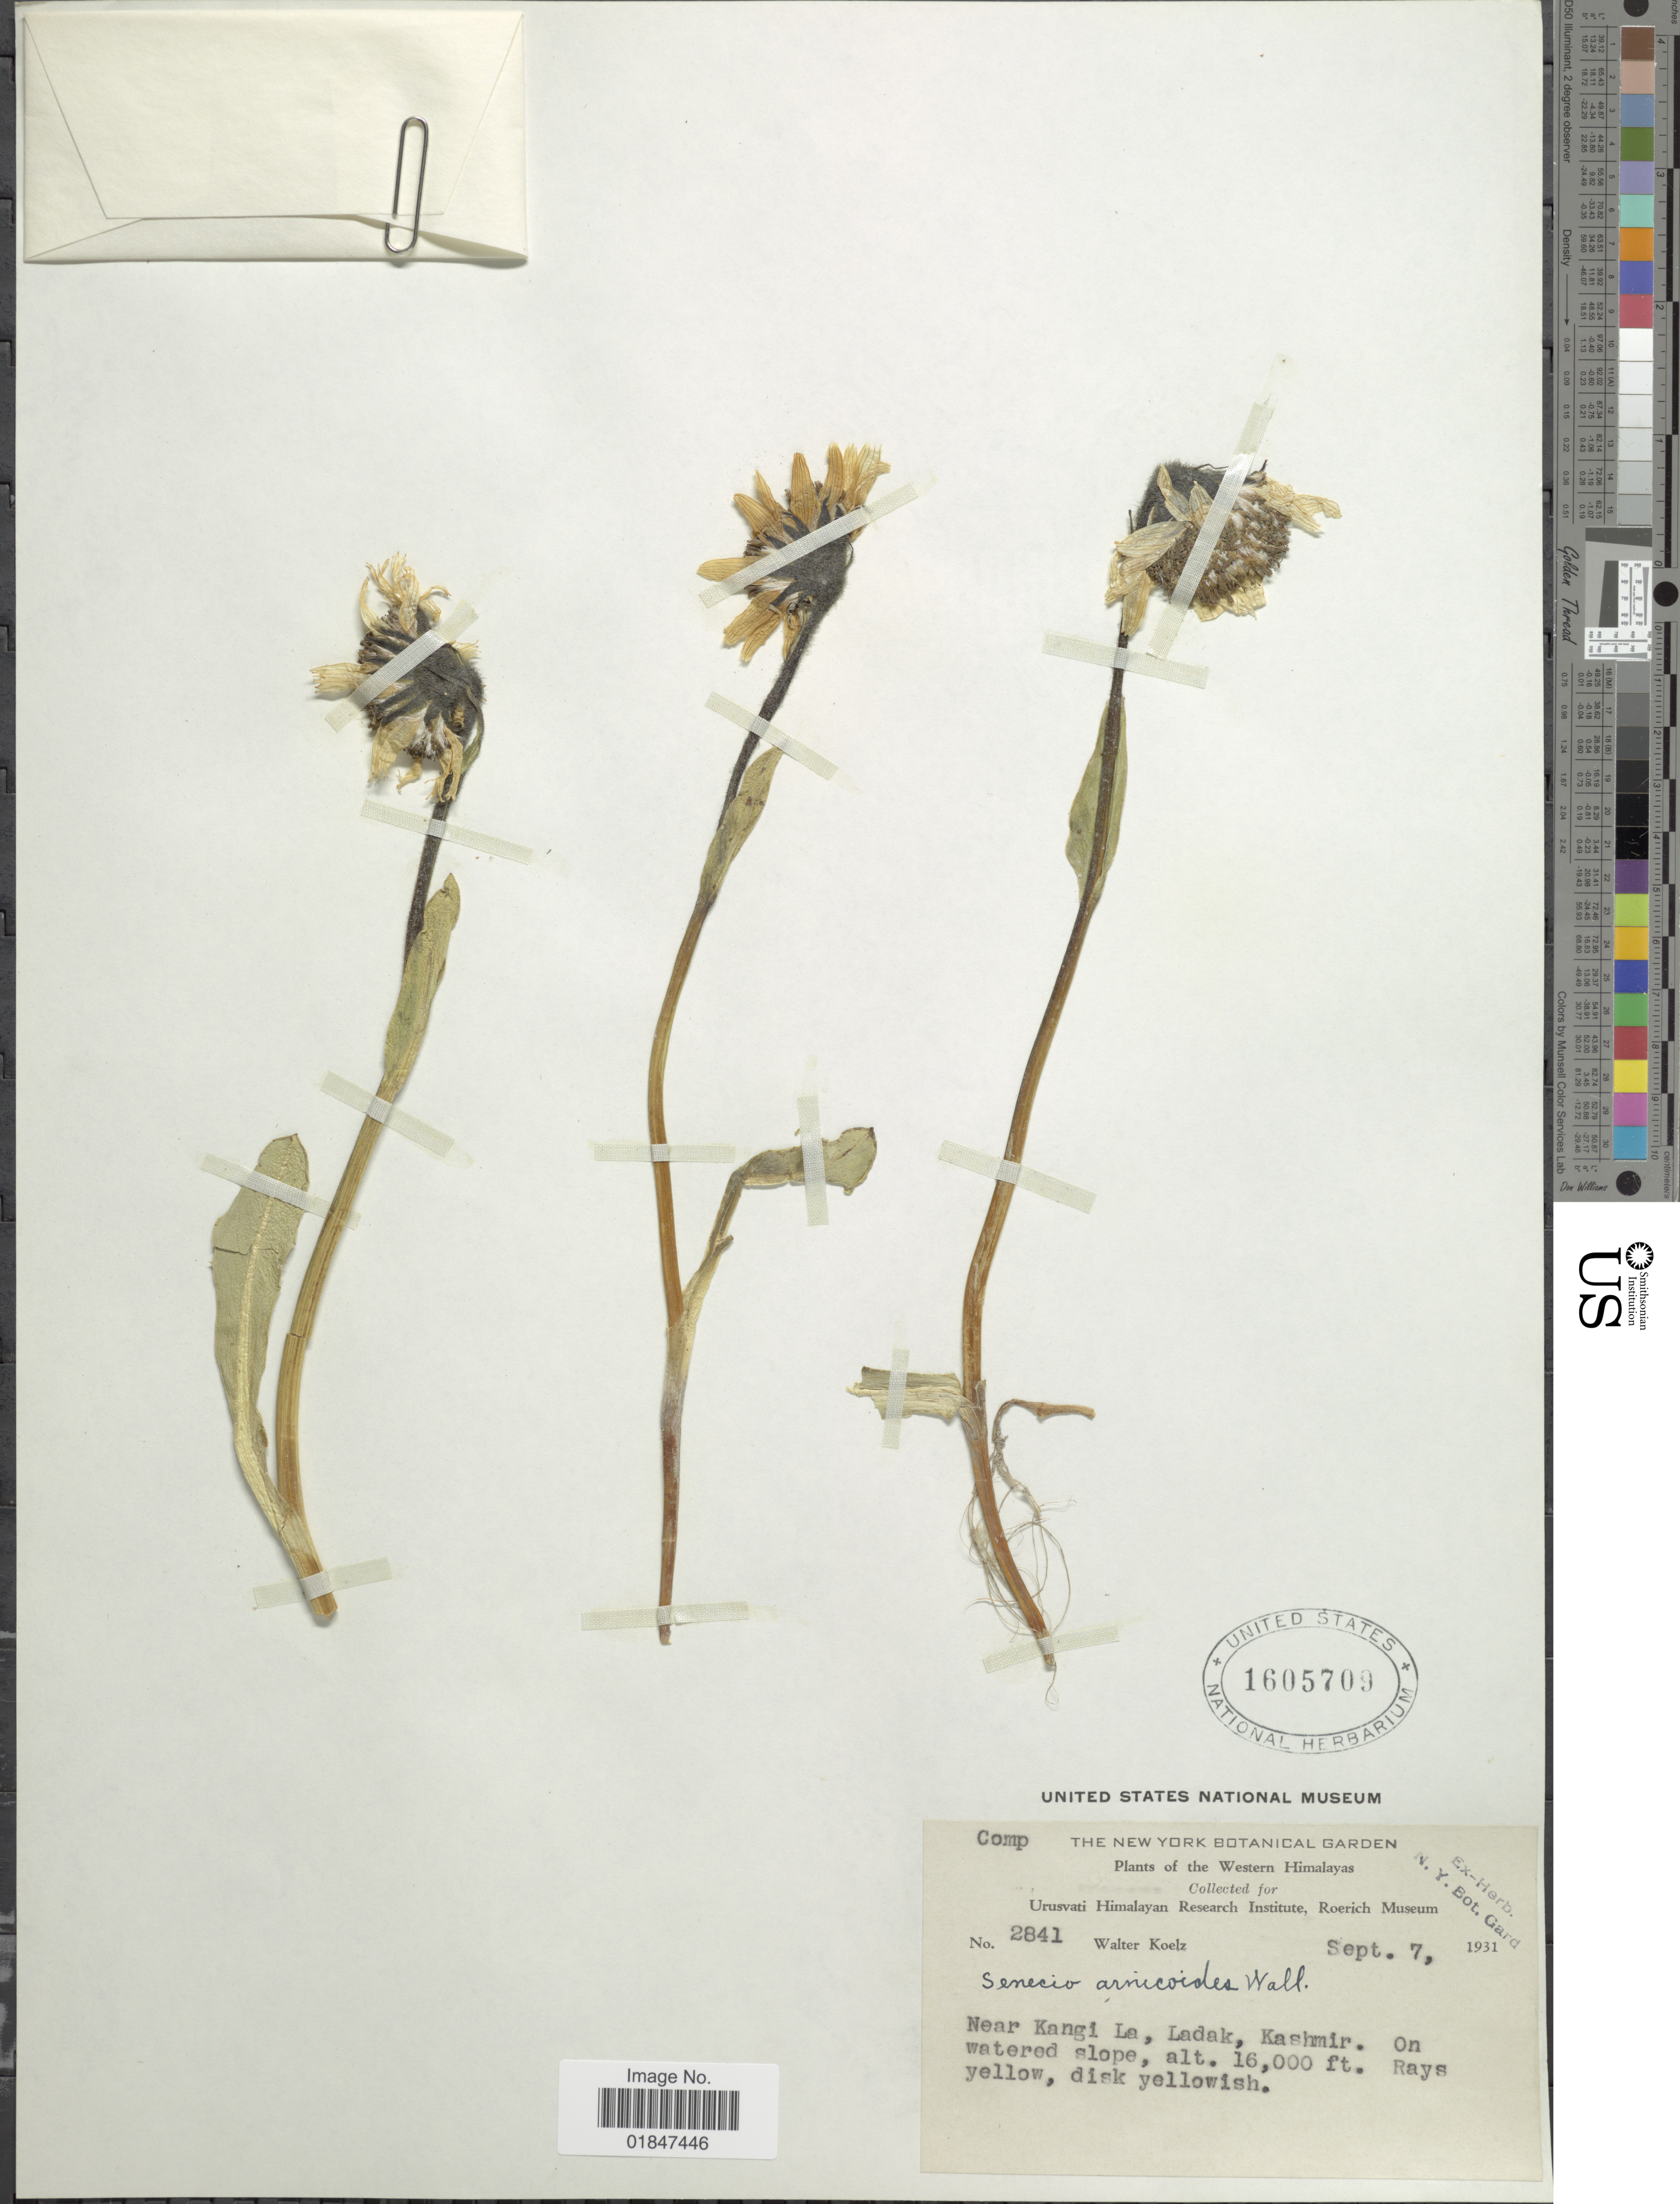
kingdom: Plantae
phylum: Tracheophyta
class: Magnoliopsida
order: Asterales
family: Asteraceae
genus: Cremanthodium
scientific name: Cremanthodium arnicoides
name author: (DC. ex Royle) R.D. Good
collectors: W. N. Koelz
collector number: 2841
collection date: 1931-09-07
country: India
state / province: Ladakh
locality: Western Himalayas, near Kangi La, Ladak, Kashmir. On watered slope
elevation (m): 4877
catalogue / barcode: US 1605709